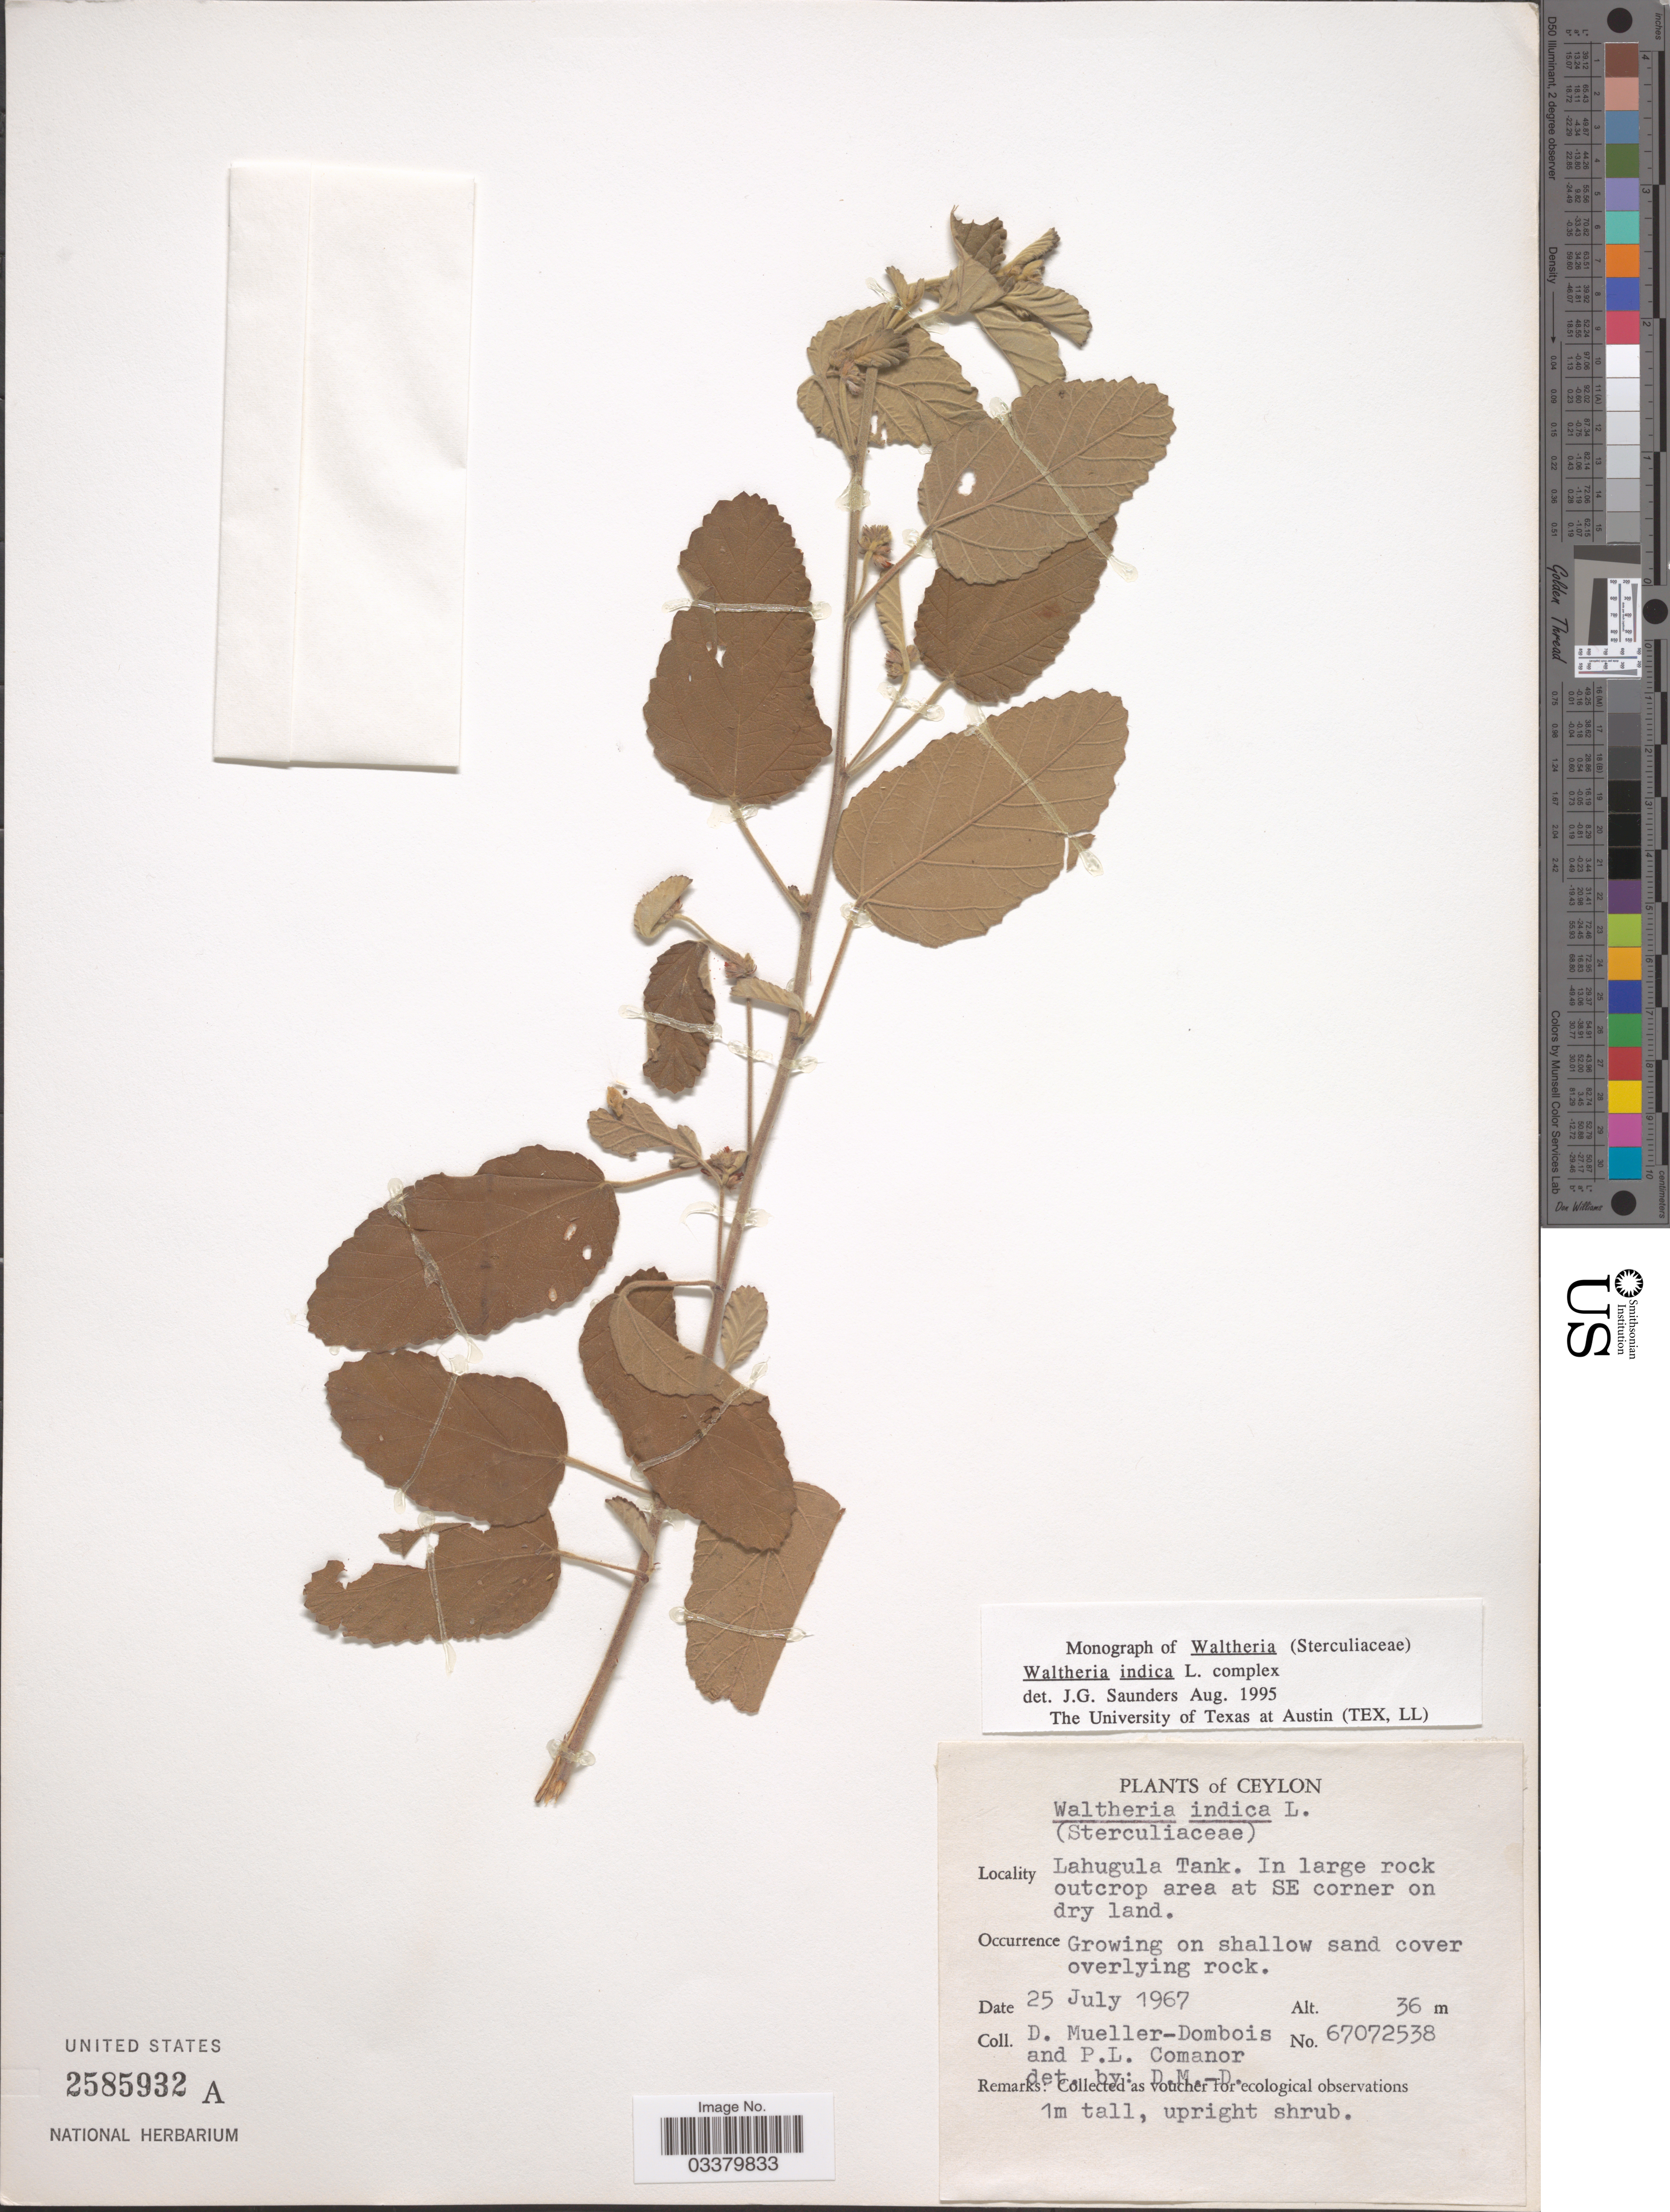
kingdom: Plantae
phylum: Tracheophyta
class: Magnoliopsida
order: Malvales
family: Malvaceae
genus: Waltheria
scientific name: Waltheria indica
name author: L.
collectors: D. Mueller-Dombois & P. Comanor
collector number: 67072538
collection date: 1967-07-25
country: Sri Lanka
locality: Ceylon, Lahugula Tank. In large rock outcrop area at SE corner on dry land.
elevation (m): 36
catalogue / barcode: US 2585932A